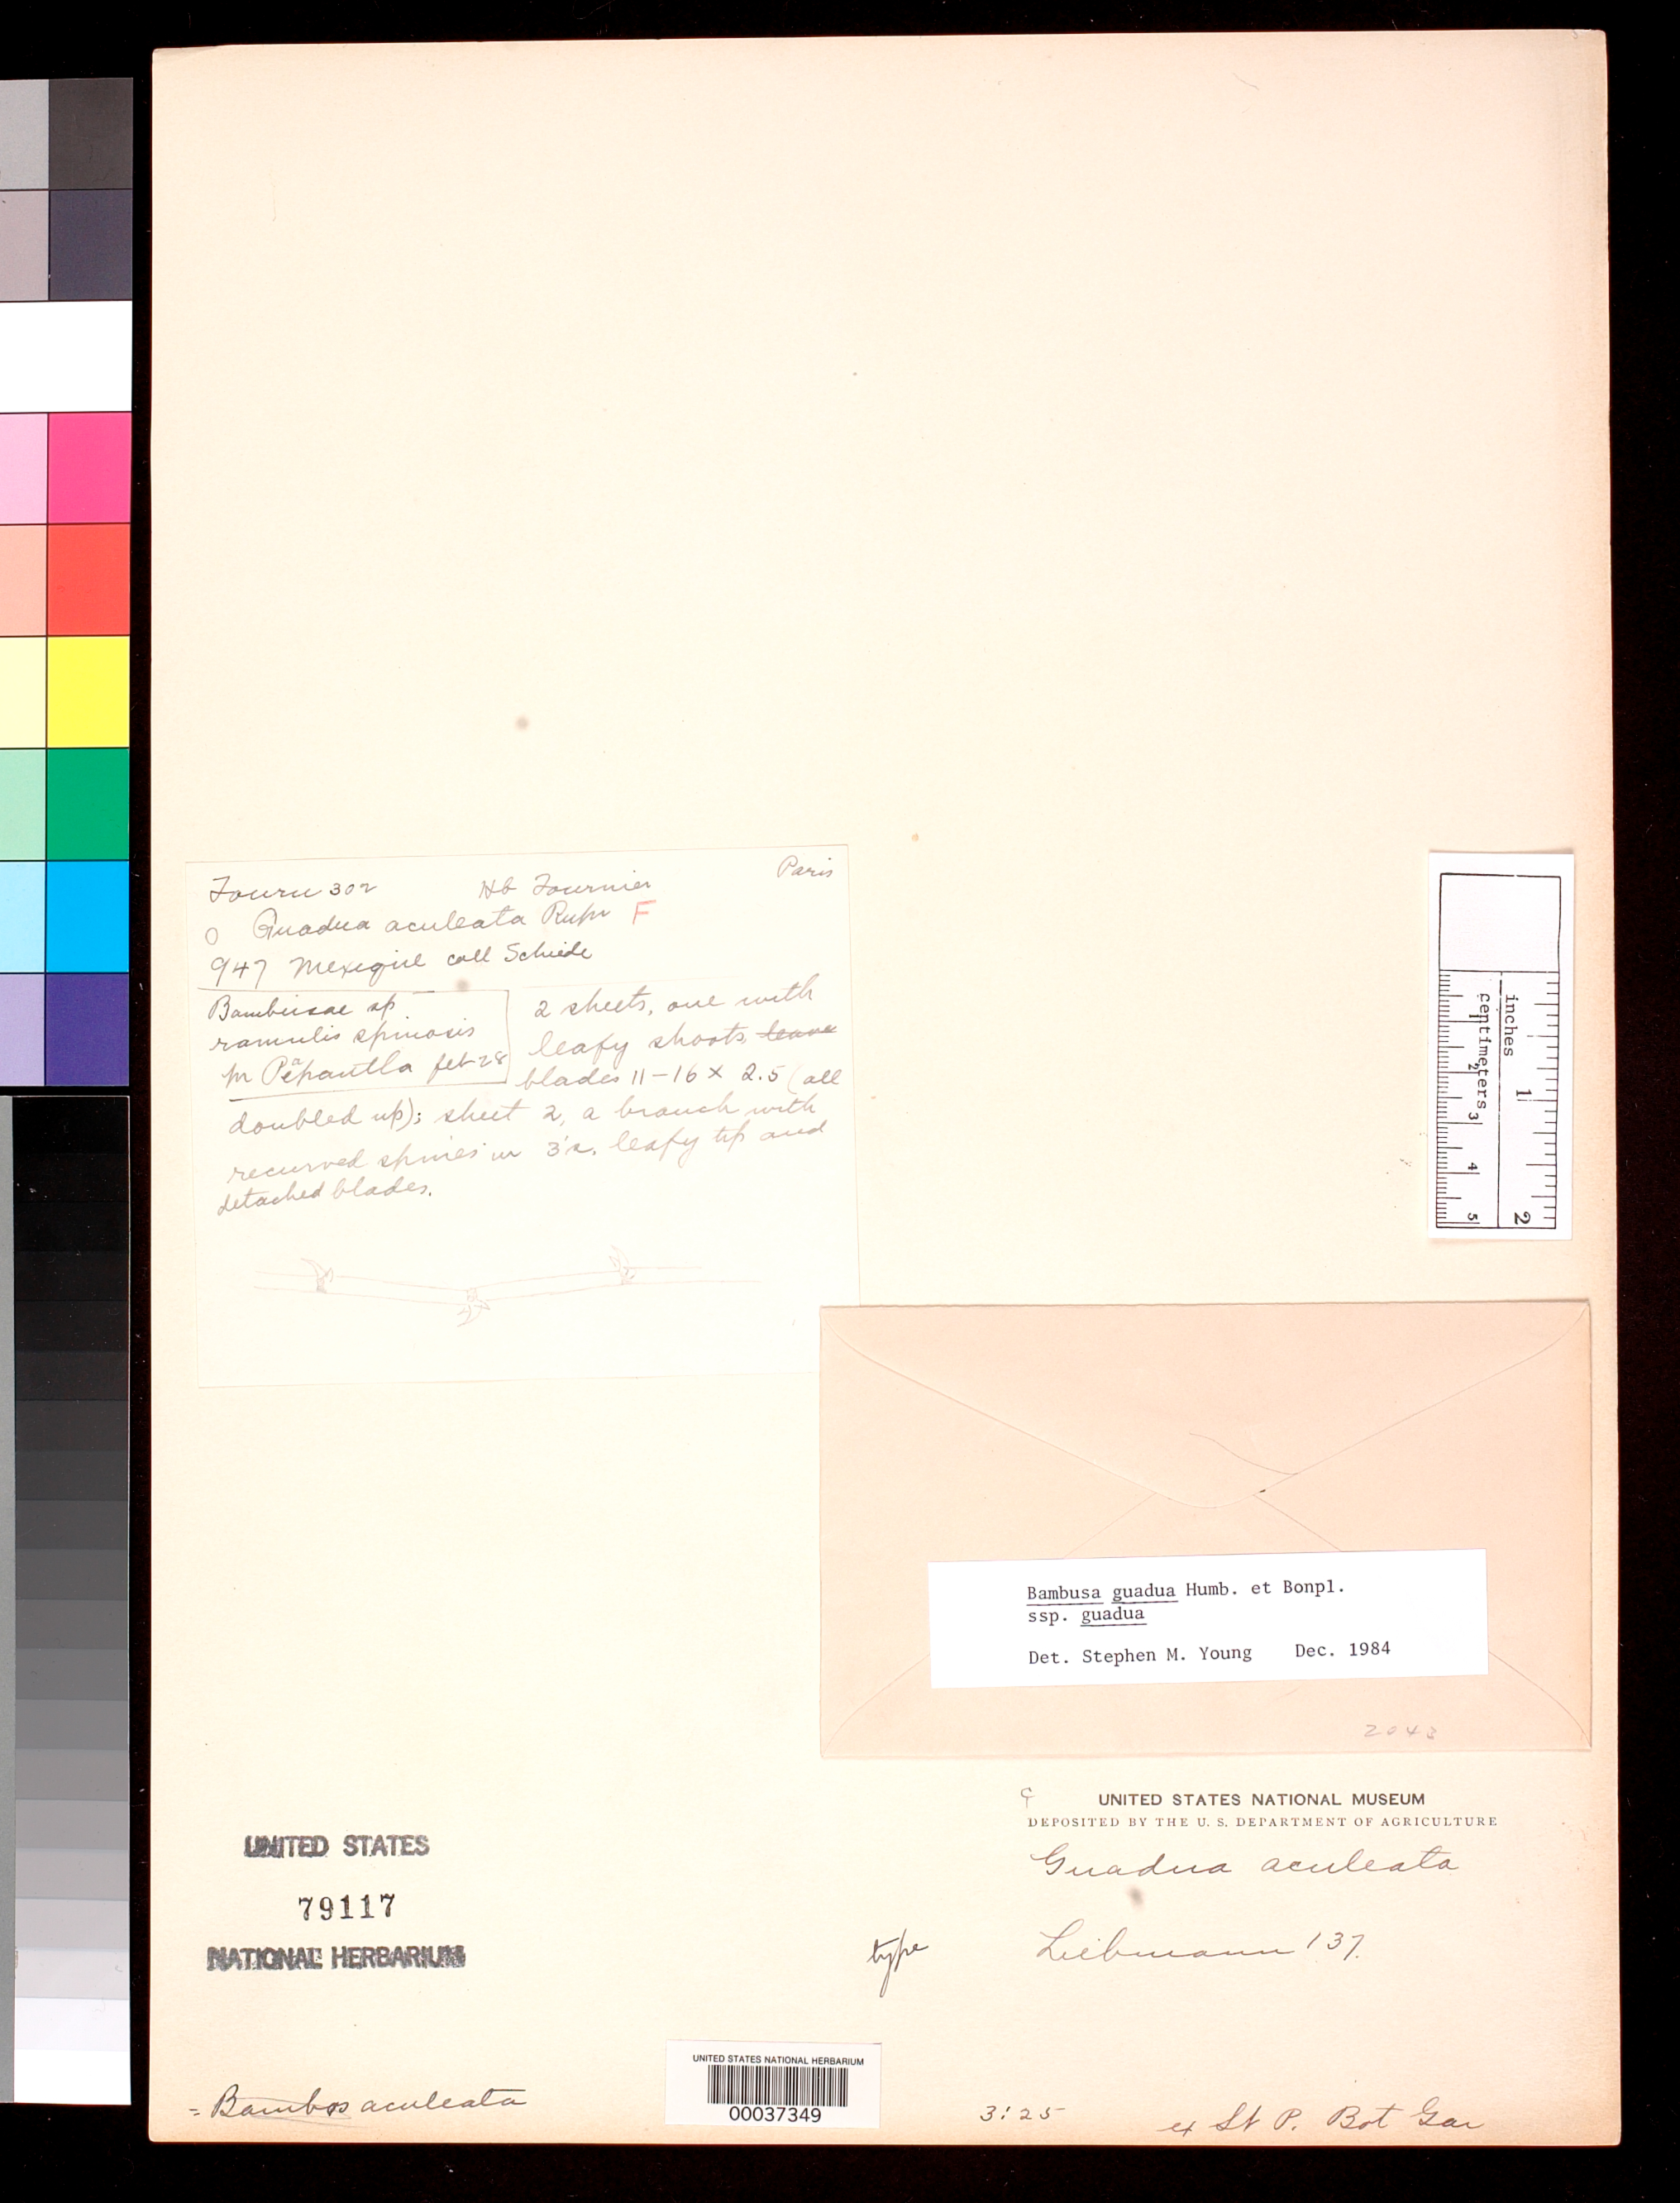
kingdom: Plantae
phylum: Tracheophyta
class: Liliopsida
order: Poales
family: Poaceae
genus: Guadua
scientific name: Guadua aculeata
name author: Rupr. ex E. Fourn.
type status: Syntype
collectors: F. M. Liebmann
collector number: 137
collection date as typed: Mar 1841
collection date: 1841-03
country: Mexico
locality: E of Monserrat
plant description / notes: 2 sheets, one with leafy shoots blades 11- 16 x 2.5 (all doubled up); sheet 2, a branch with recurved spines in 3s, leafy tip around detached blades.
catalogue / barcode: US 79117